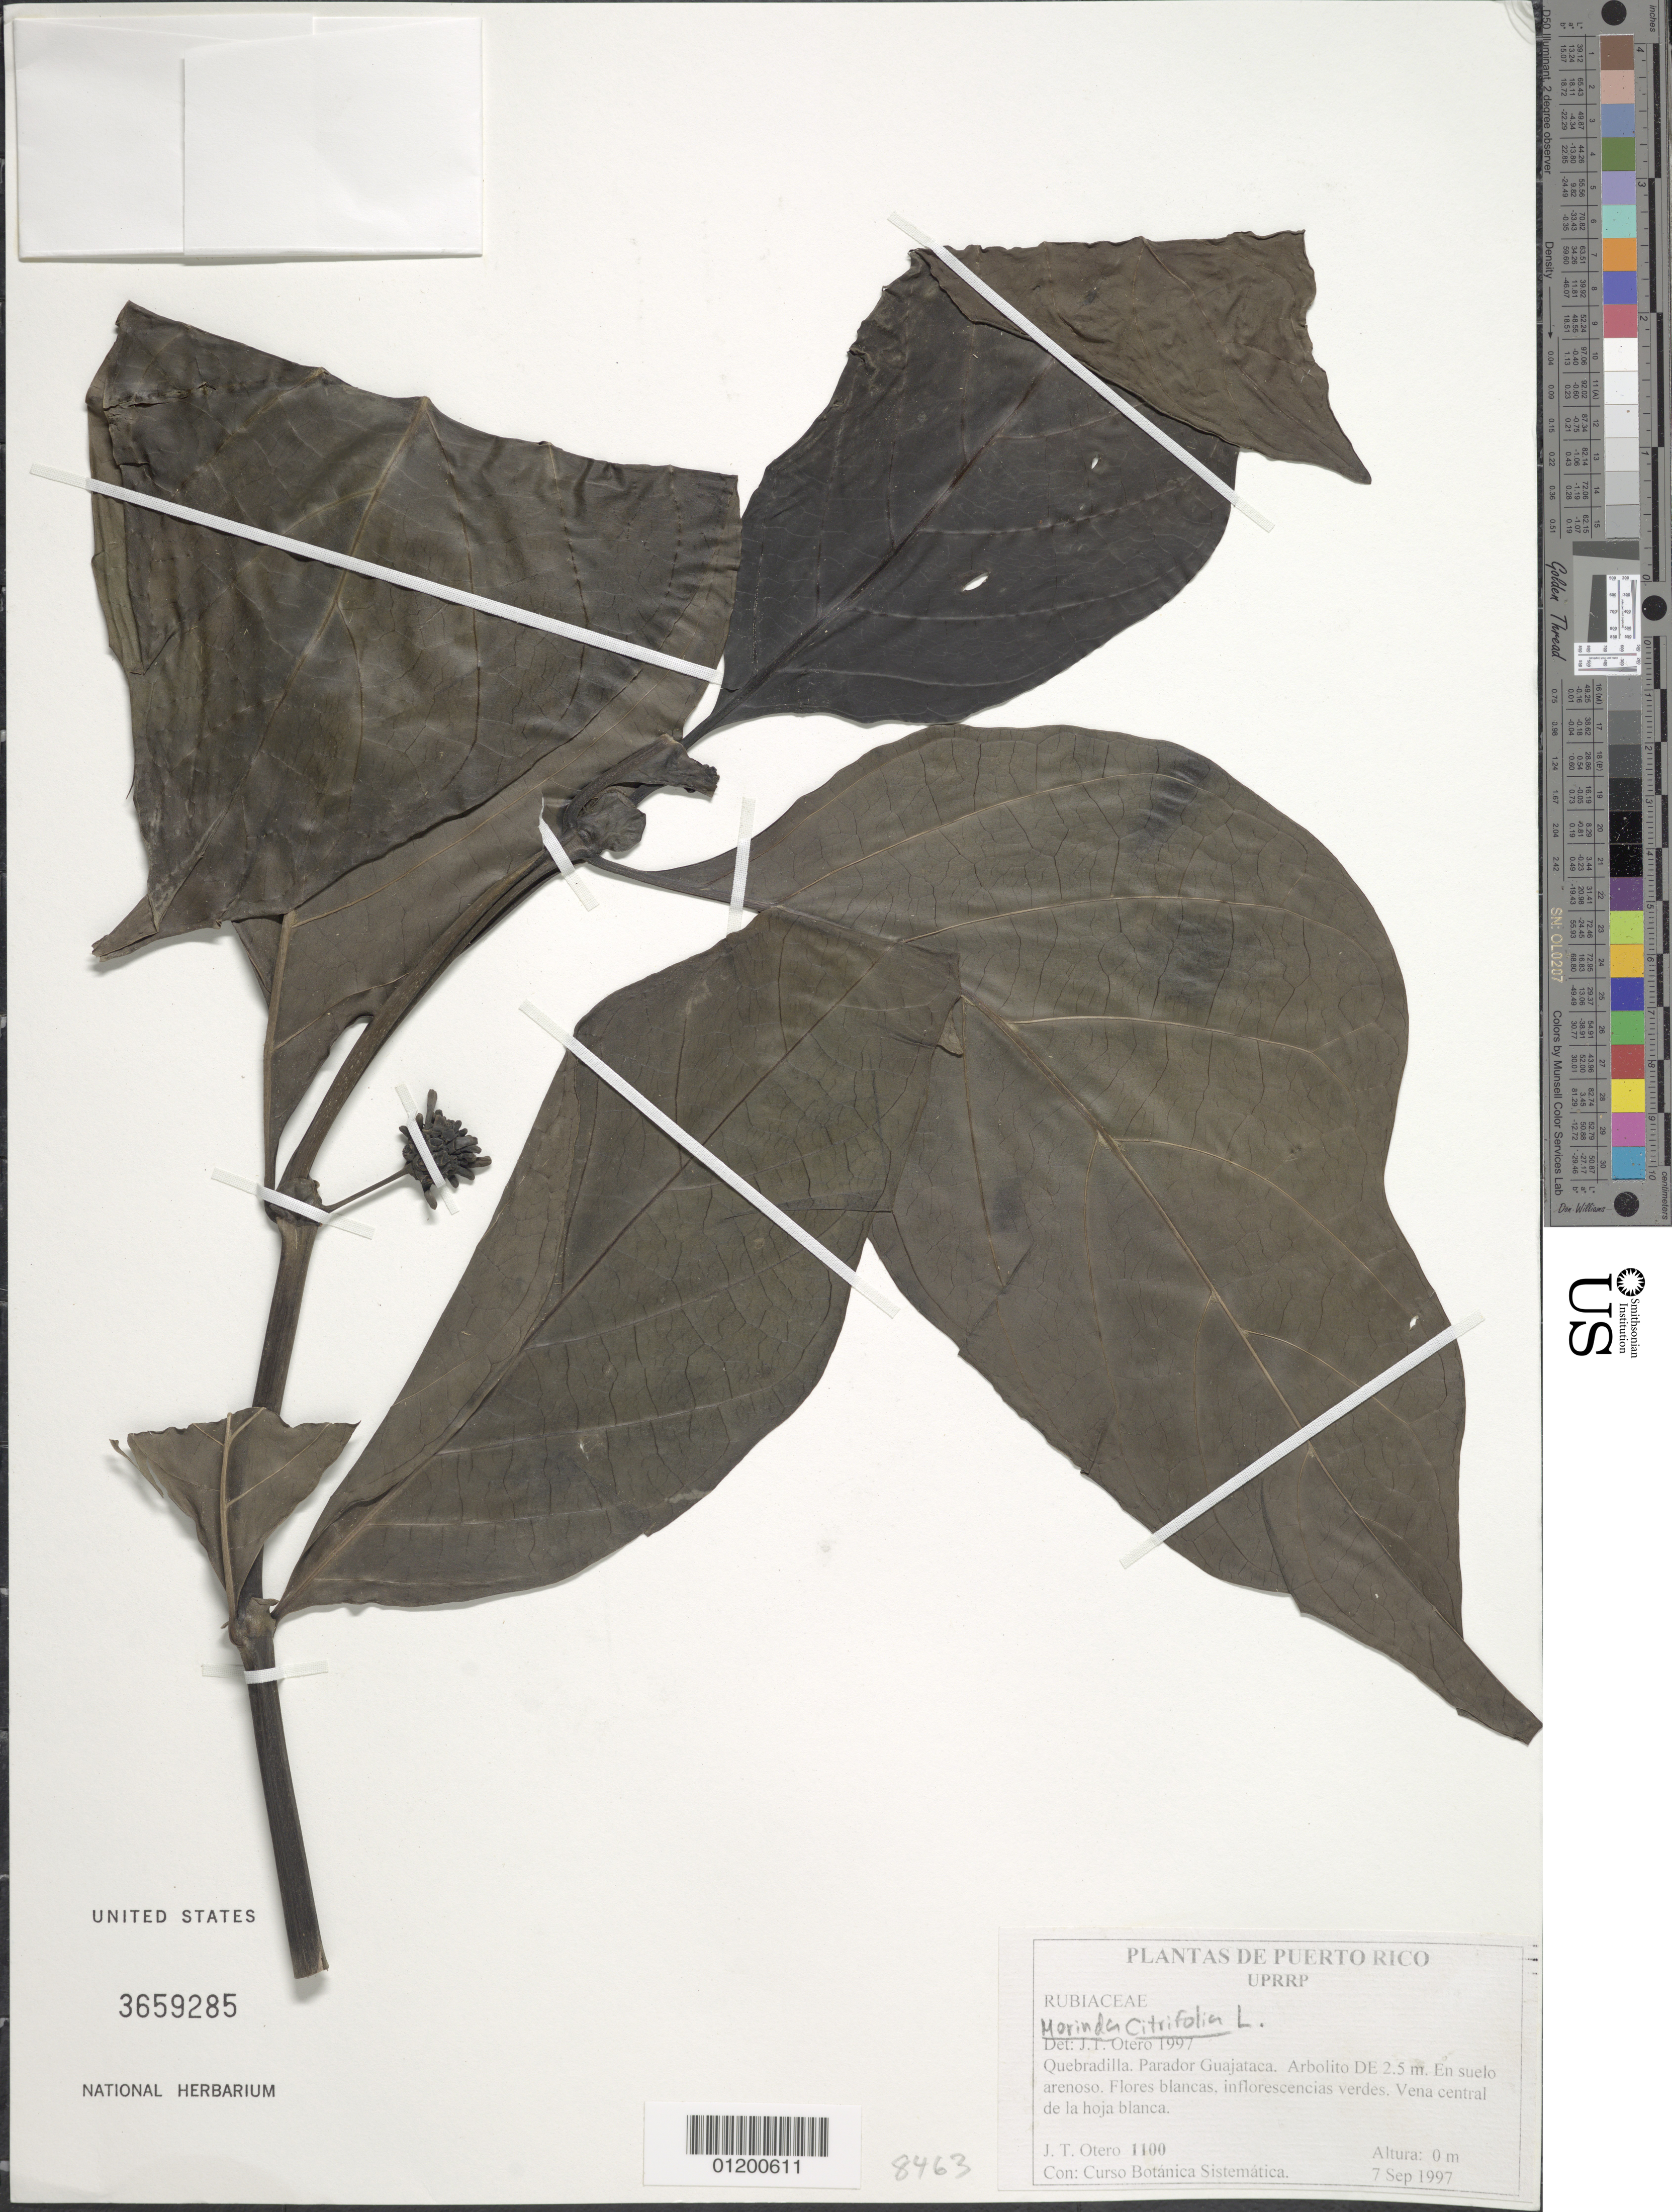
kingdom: Plantae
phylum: Tracheophyta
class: Magnoliopsida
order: Gentianales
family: Rubiaceae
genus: Morinda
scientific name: Morinda citrifolia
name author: L.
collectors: J. Otero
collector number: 1100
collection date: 1997-09-07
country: Puerto Rico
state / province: Quebradillas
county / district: Guajataca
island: Puerto Rico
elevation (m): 0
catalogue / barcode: US 3659285